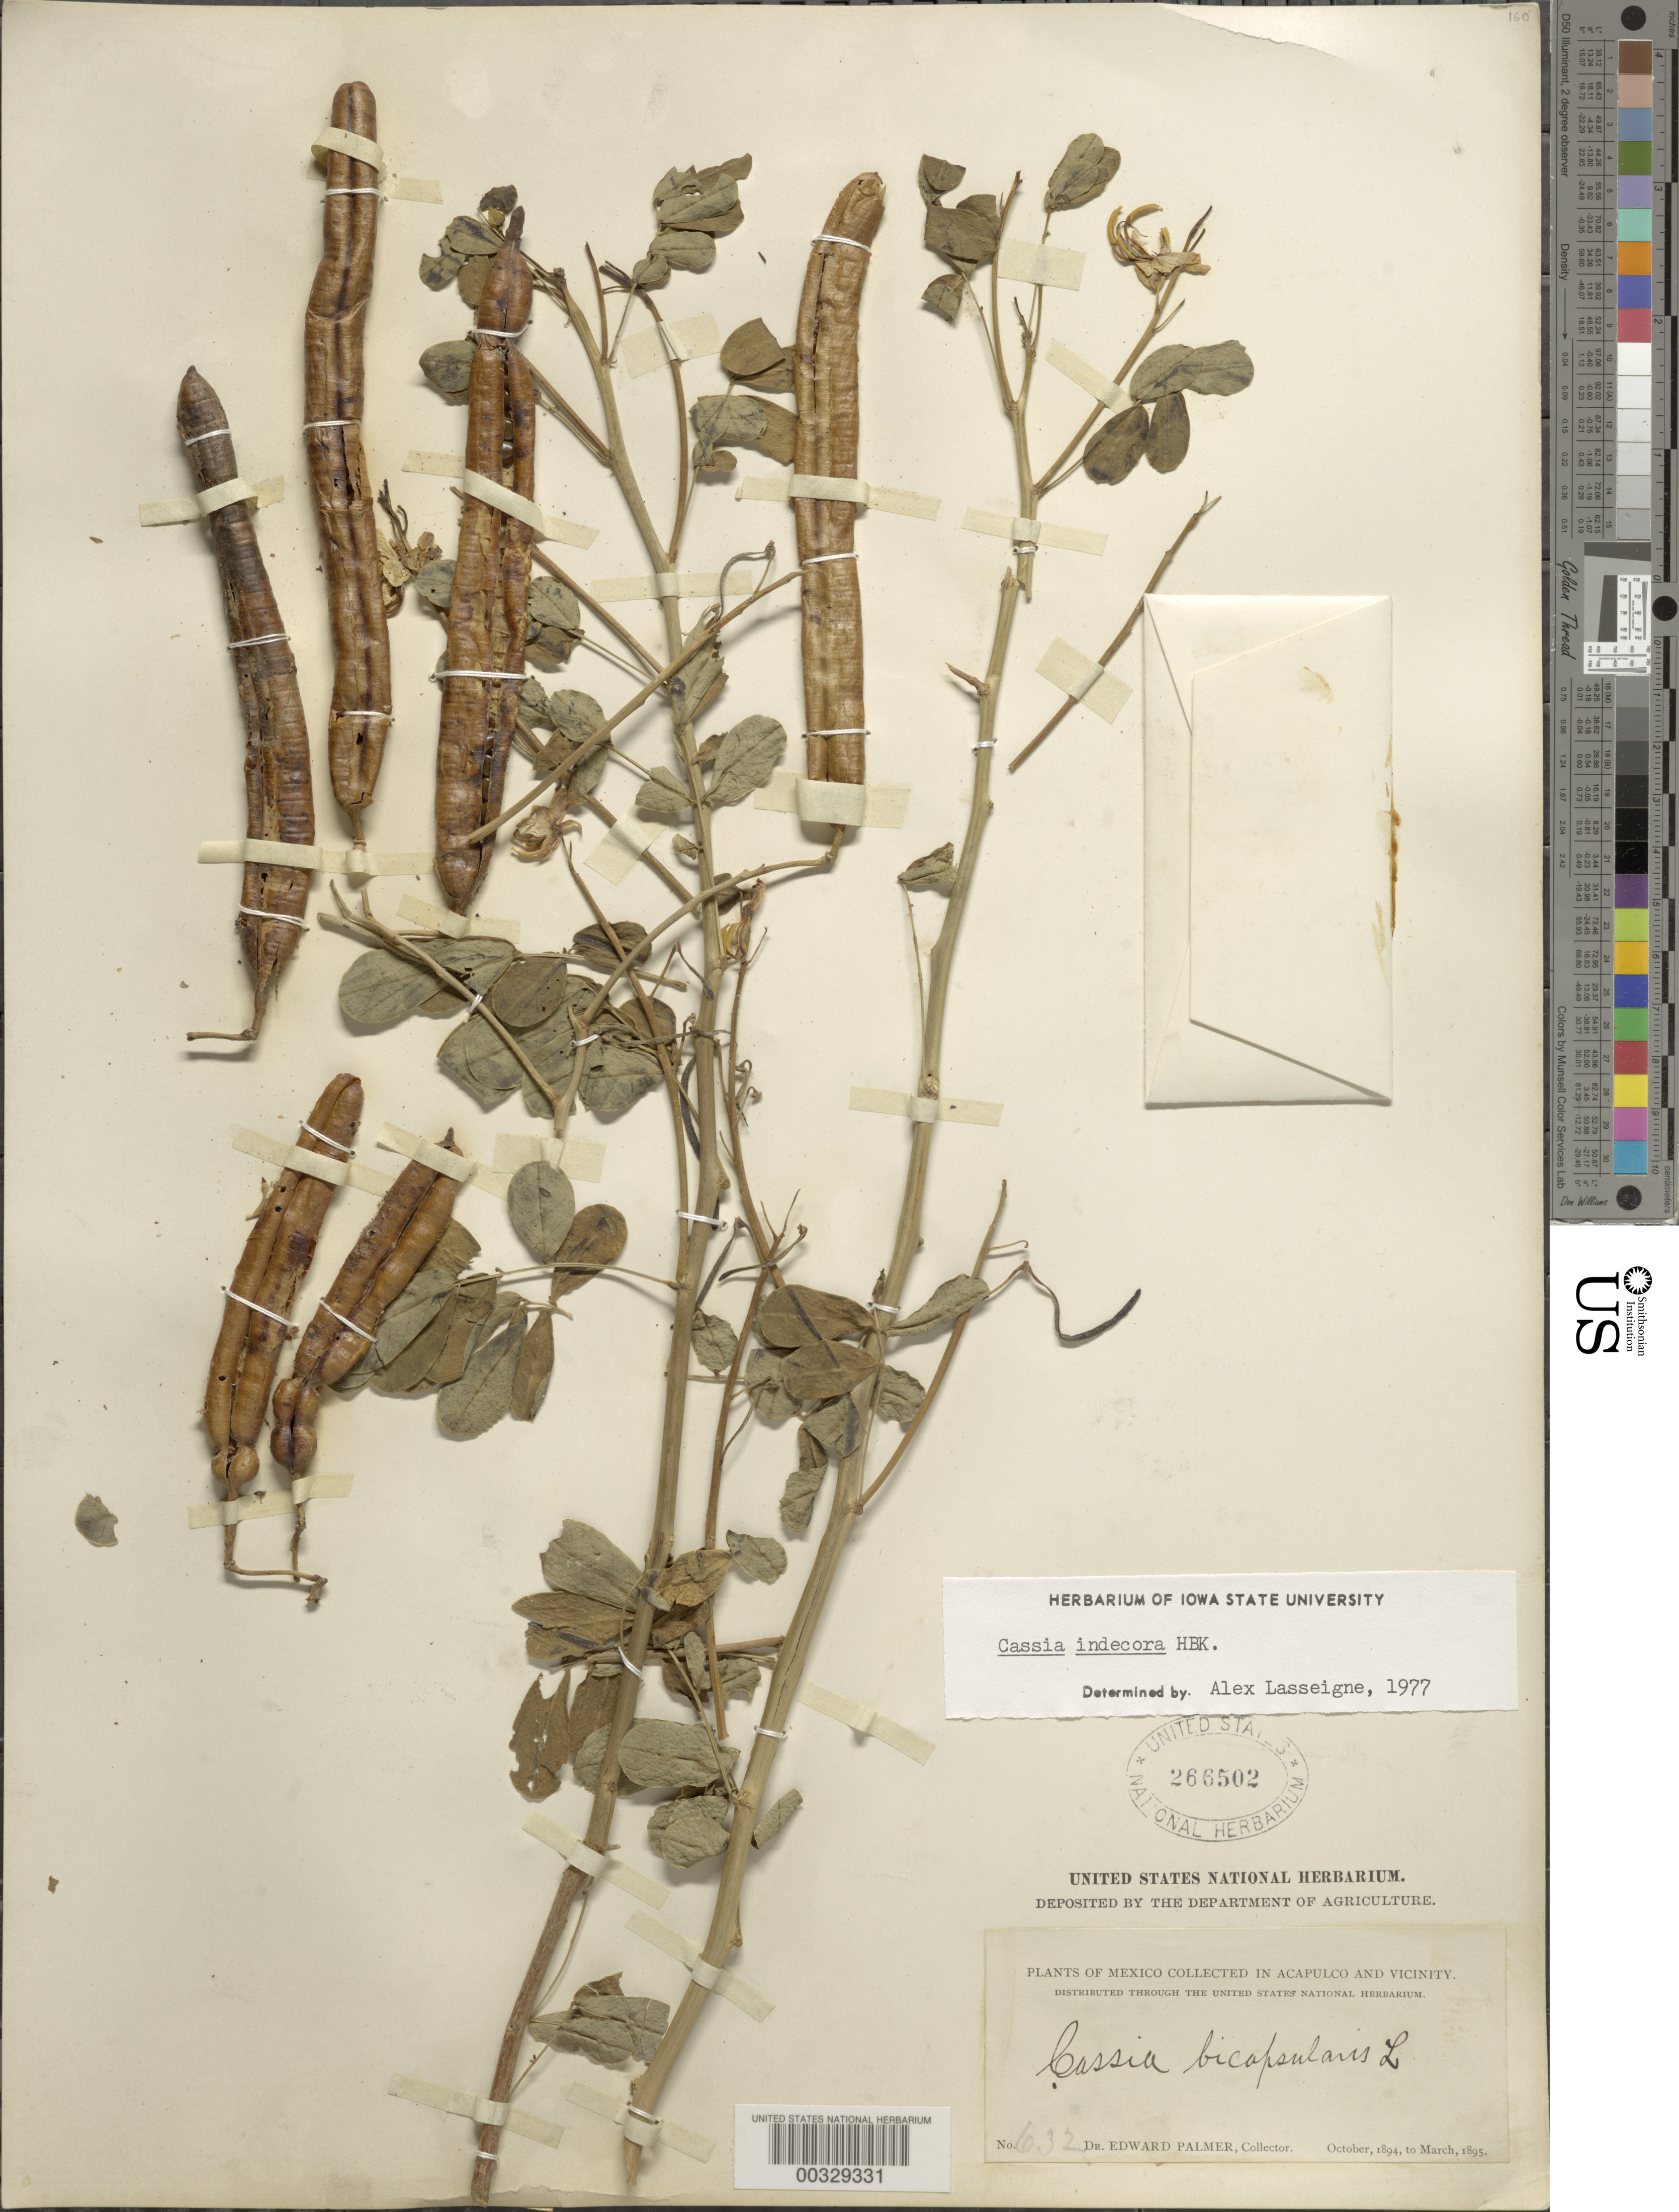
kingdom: Plantae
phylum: Tracheophyta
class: Magnoliopsida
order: Fabales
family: Fabaceae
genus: Senna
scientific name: Senna pendula var. advena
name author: (Vogel) H.S. Irwin & Barneby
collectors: E. Palmer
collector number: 632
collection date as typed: Oct 1894 to -- Mar 1895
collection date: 1894-10/1895-03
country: Mexico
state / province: Guerrero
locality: Acapulco and vicinity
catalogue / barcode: US 266502